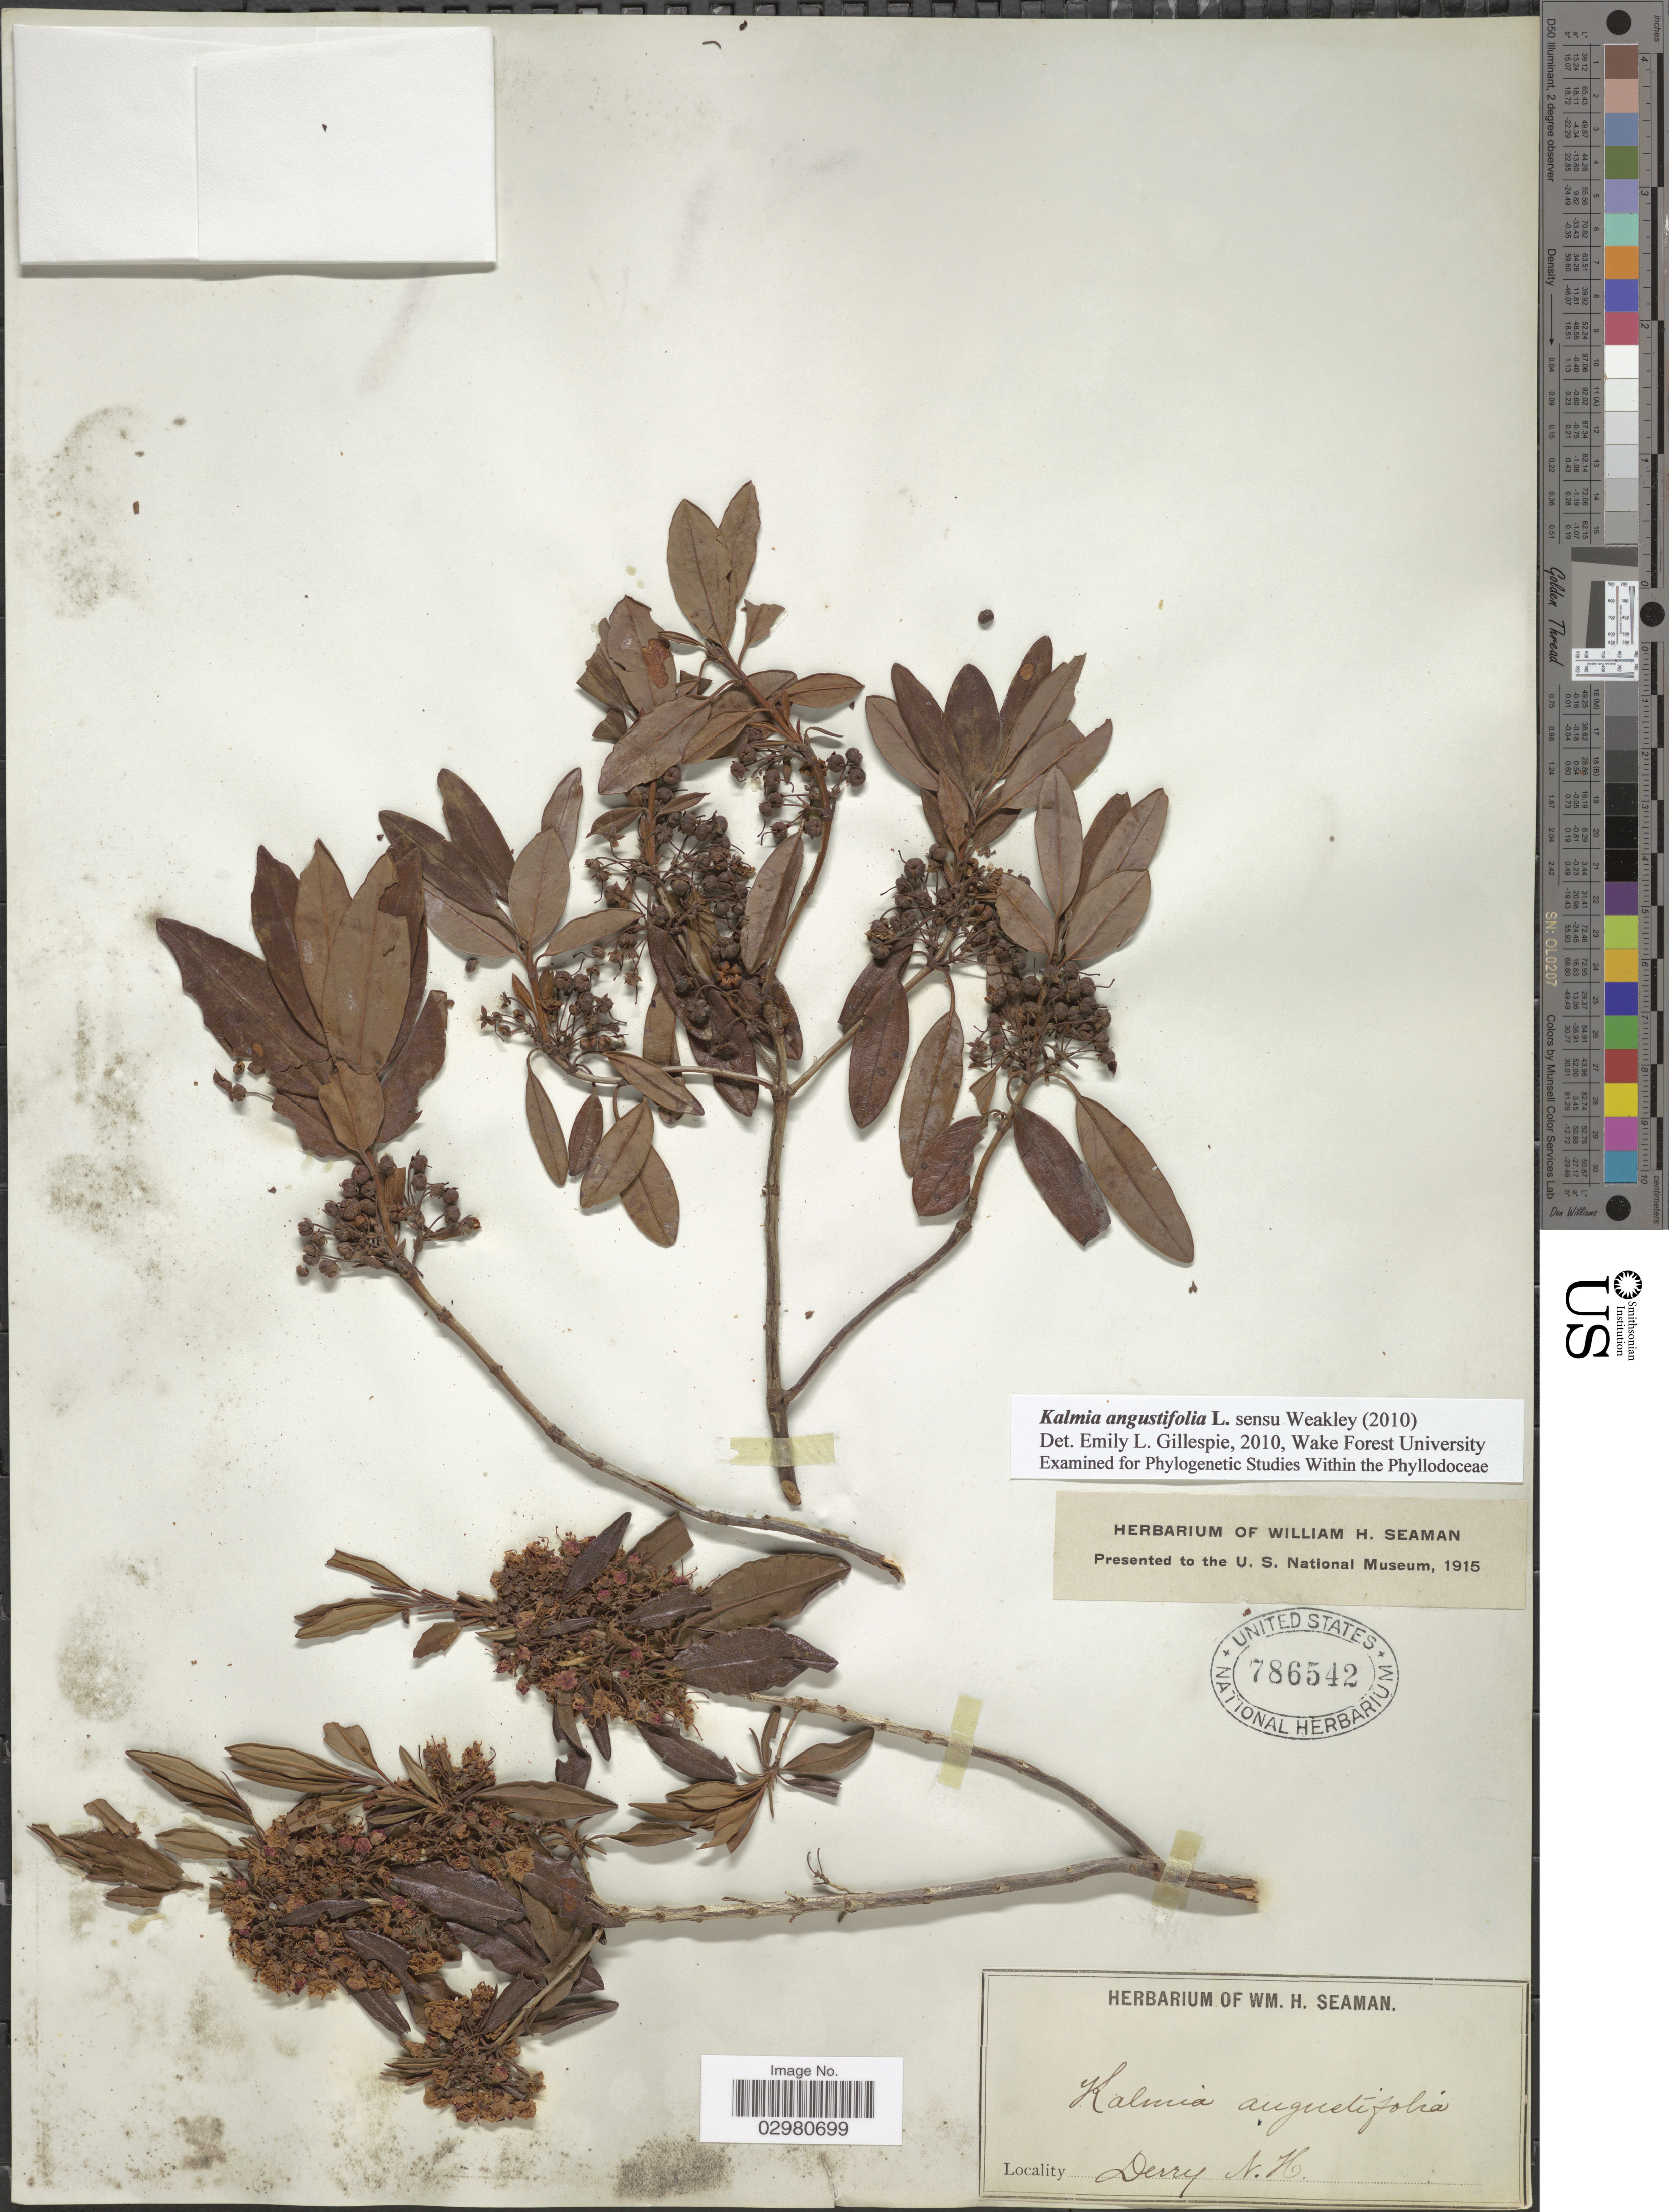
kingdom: Plantae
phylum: Tracheophyta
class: Magnoliopsida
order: Ericales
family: Ericaceae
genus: Kalmia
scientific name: Kalmia angustifolia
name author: L.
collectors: Ex herb. W. H. Seaman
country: United States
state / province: New Hampshire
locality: Derry N.H.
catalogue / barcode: US 786542